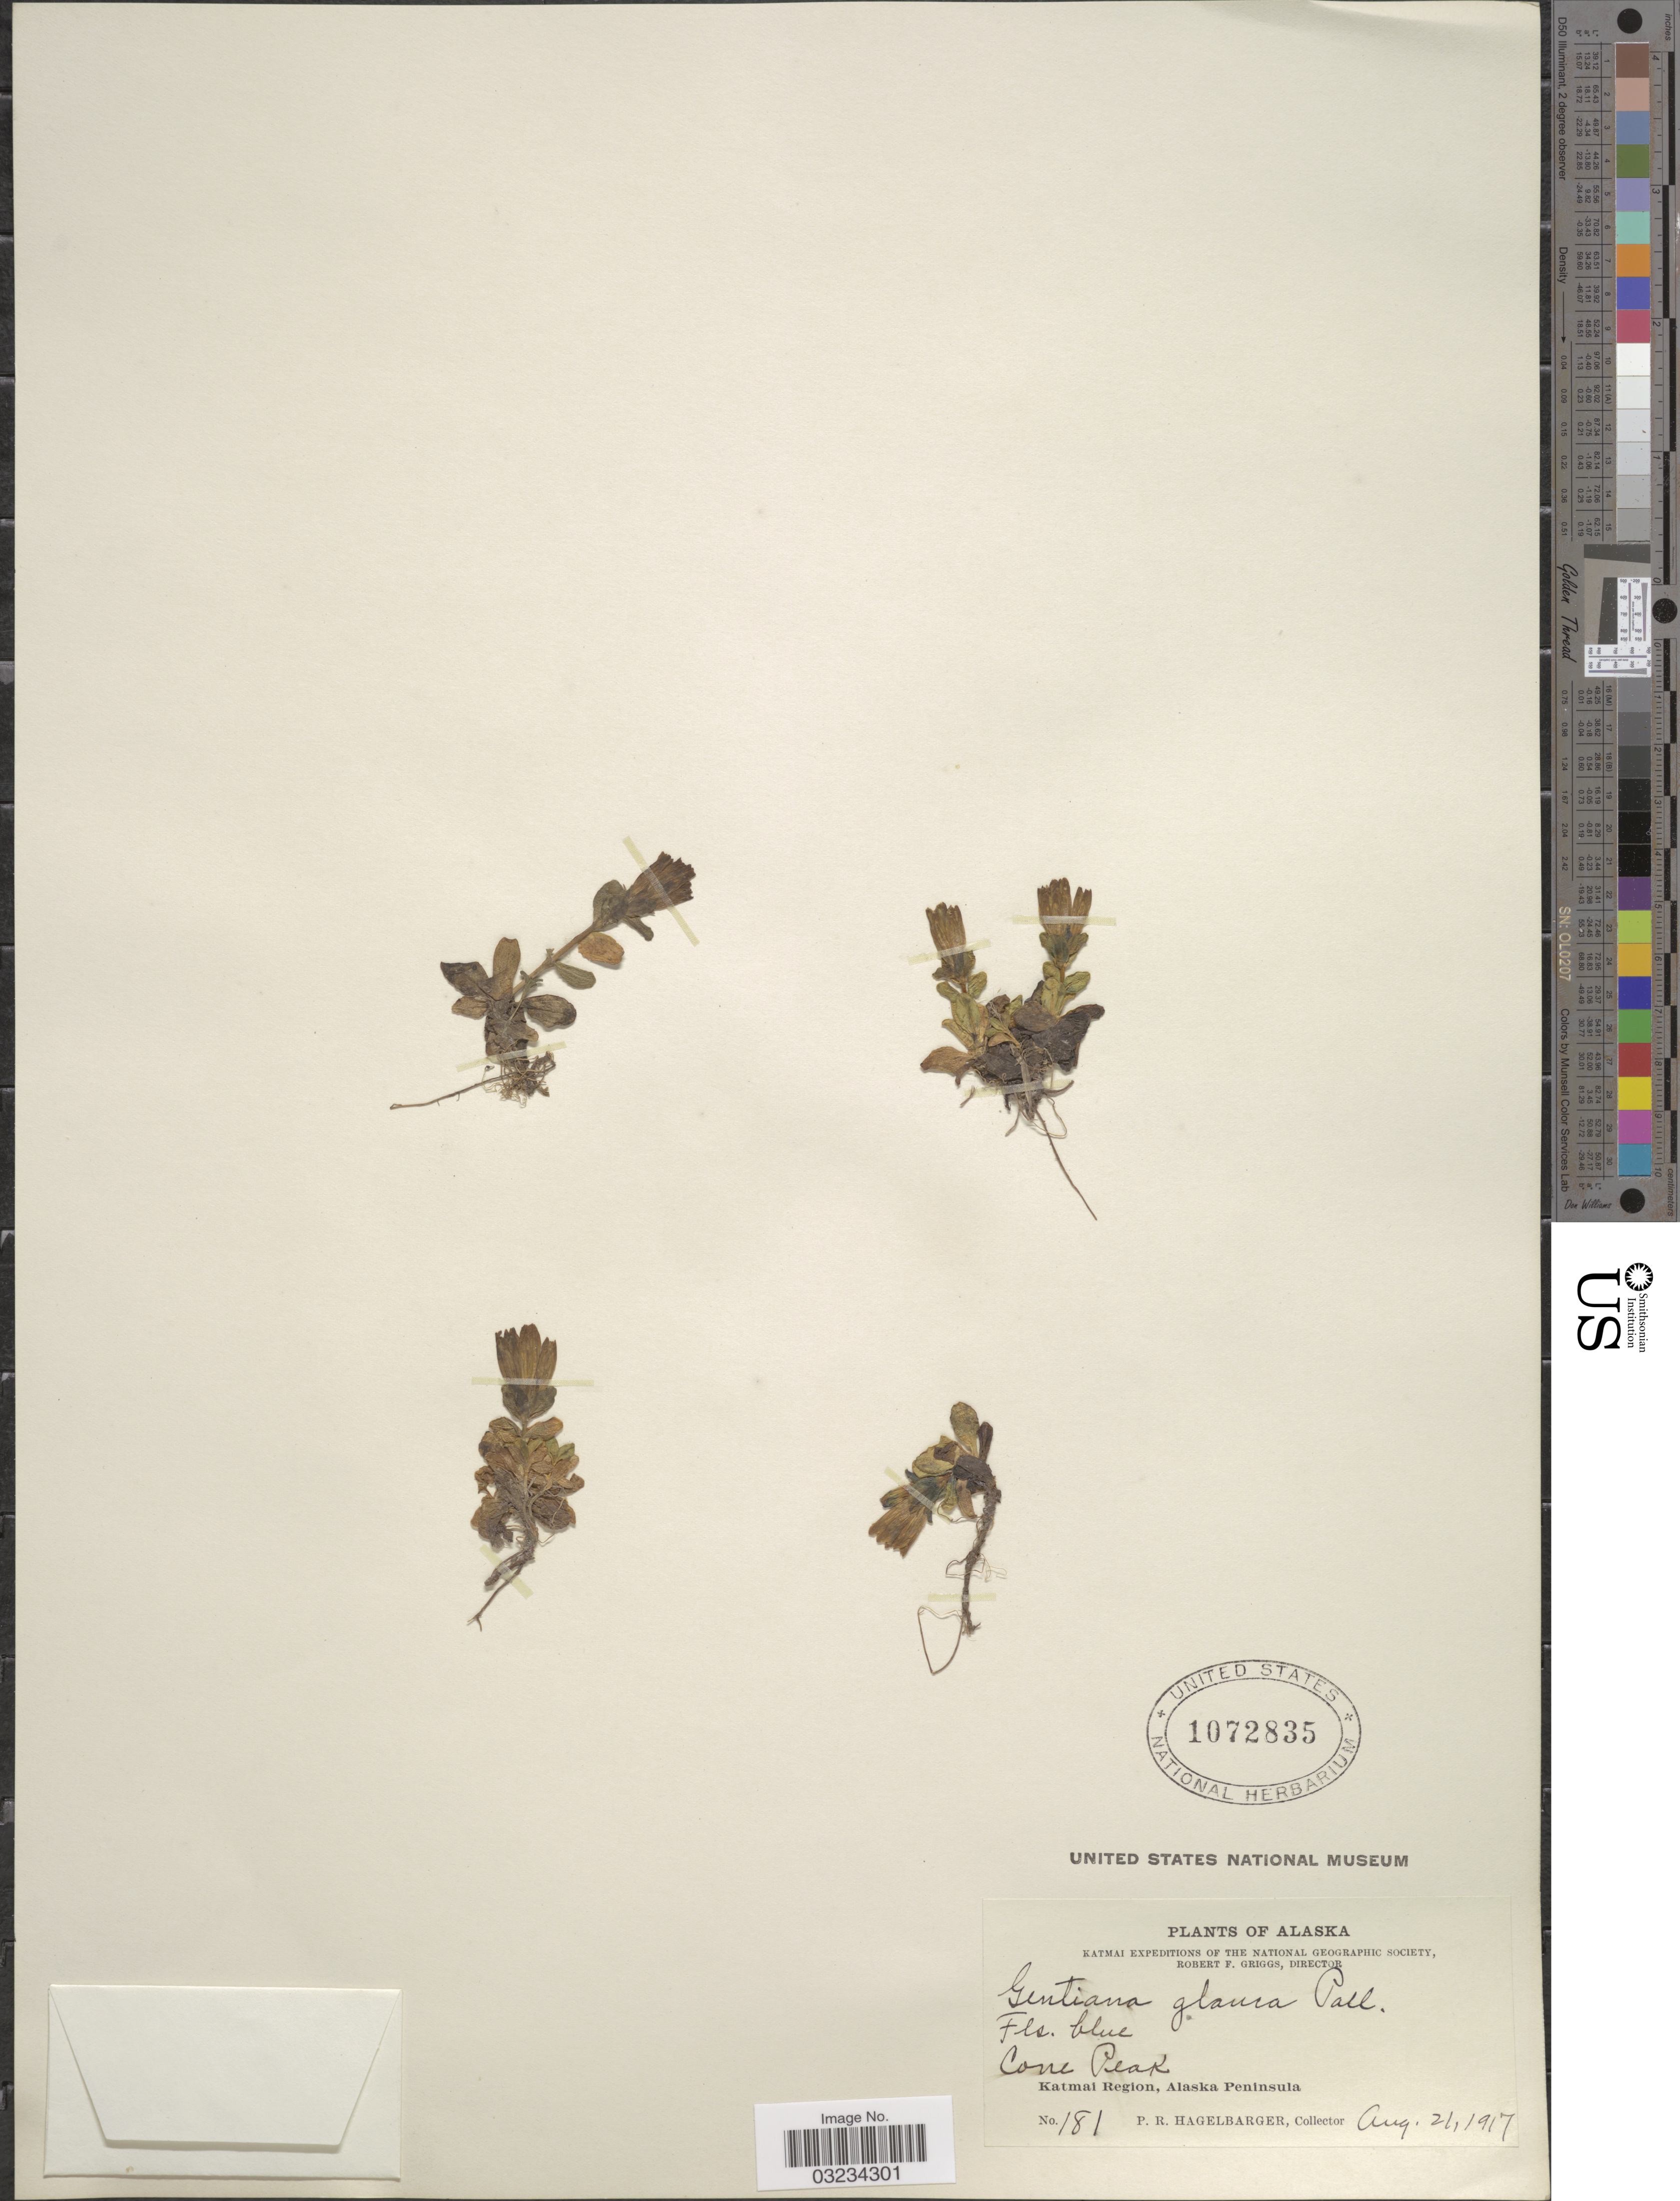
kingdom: Plantae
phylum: Tracheophyta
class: Magnoliopsida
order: Gentianales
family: Gentianaceae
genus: Gentiana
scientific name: Gentiana glauca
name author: Pall.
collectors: P. Hagelbarger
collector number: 181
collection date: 1917-08-21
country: United States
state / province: Alaska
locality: Cone Peak. Katmai Region, Alaska Peninsula.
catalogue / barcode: US 1072835